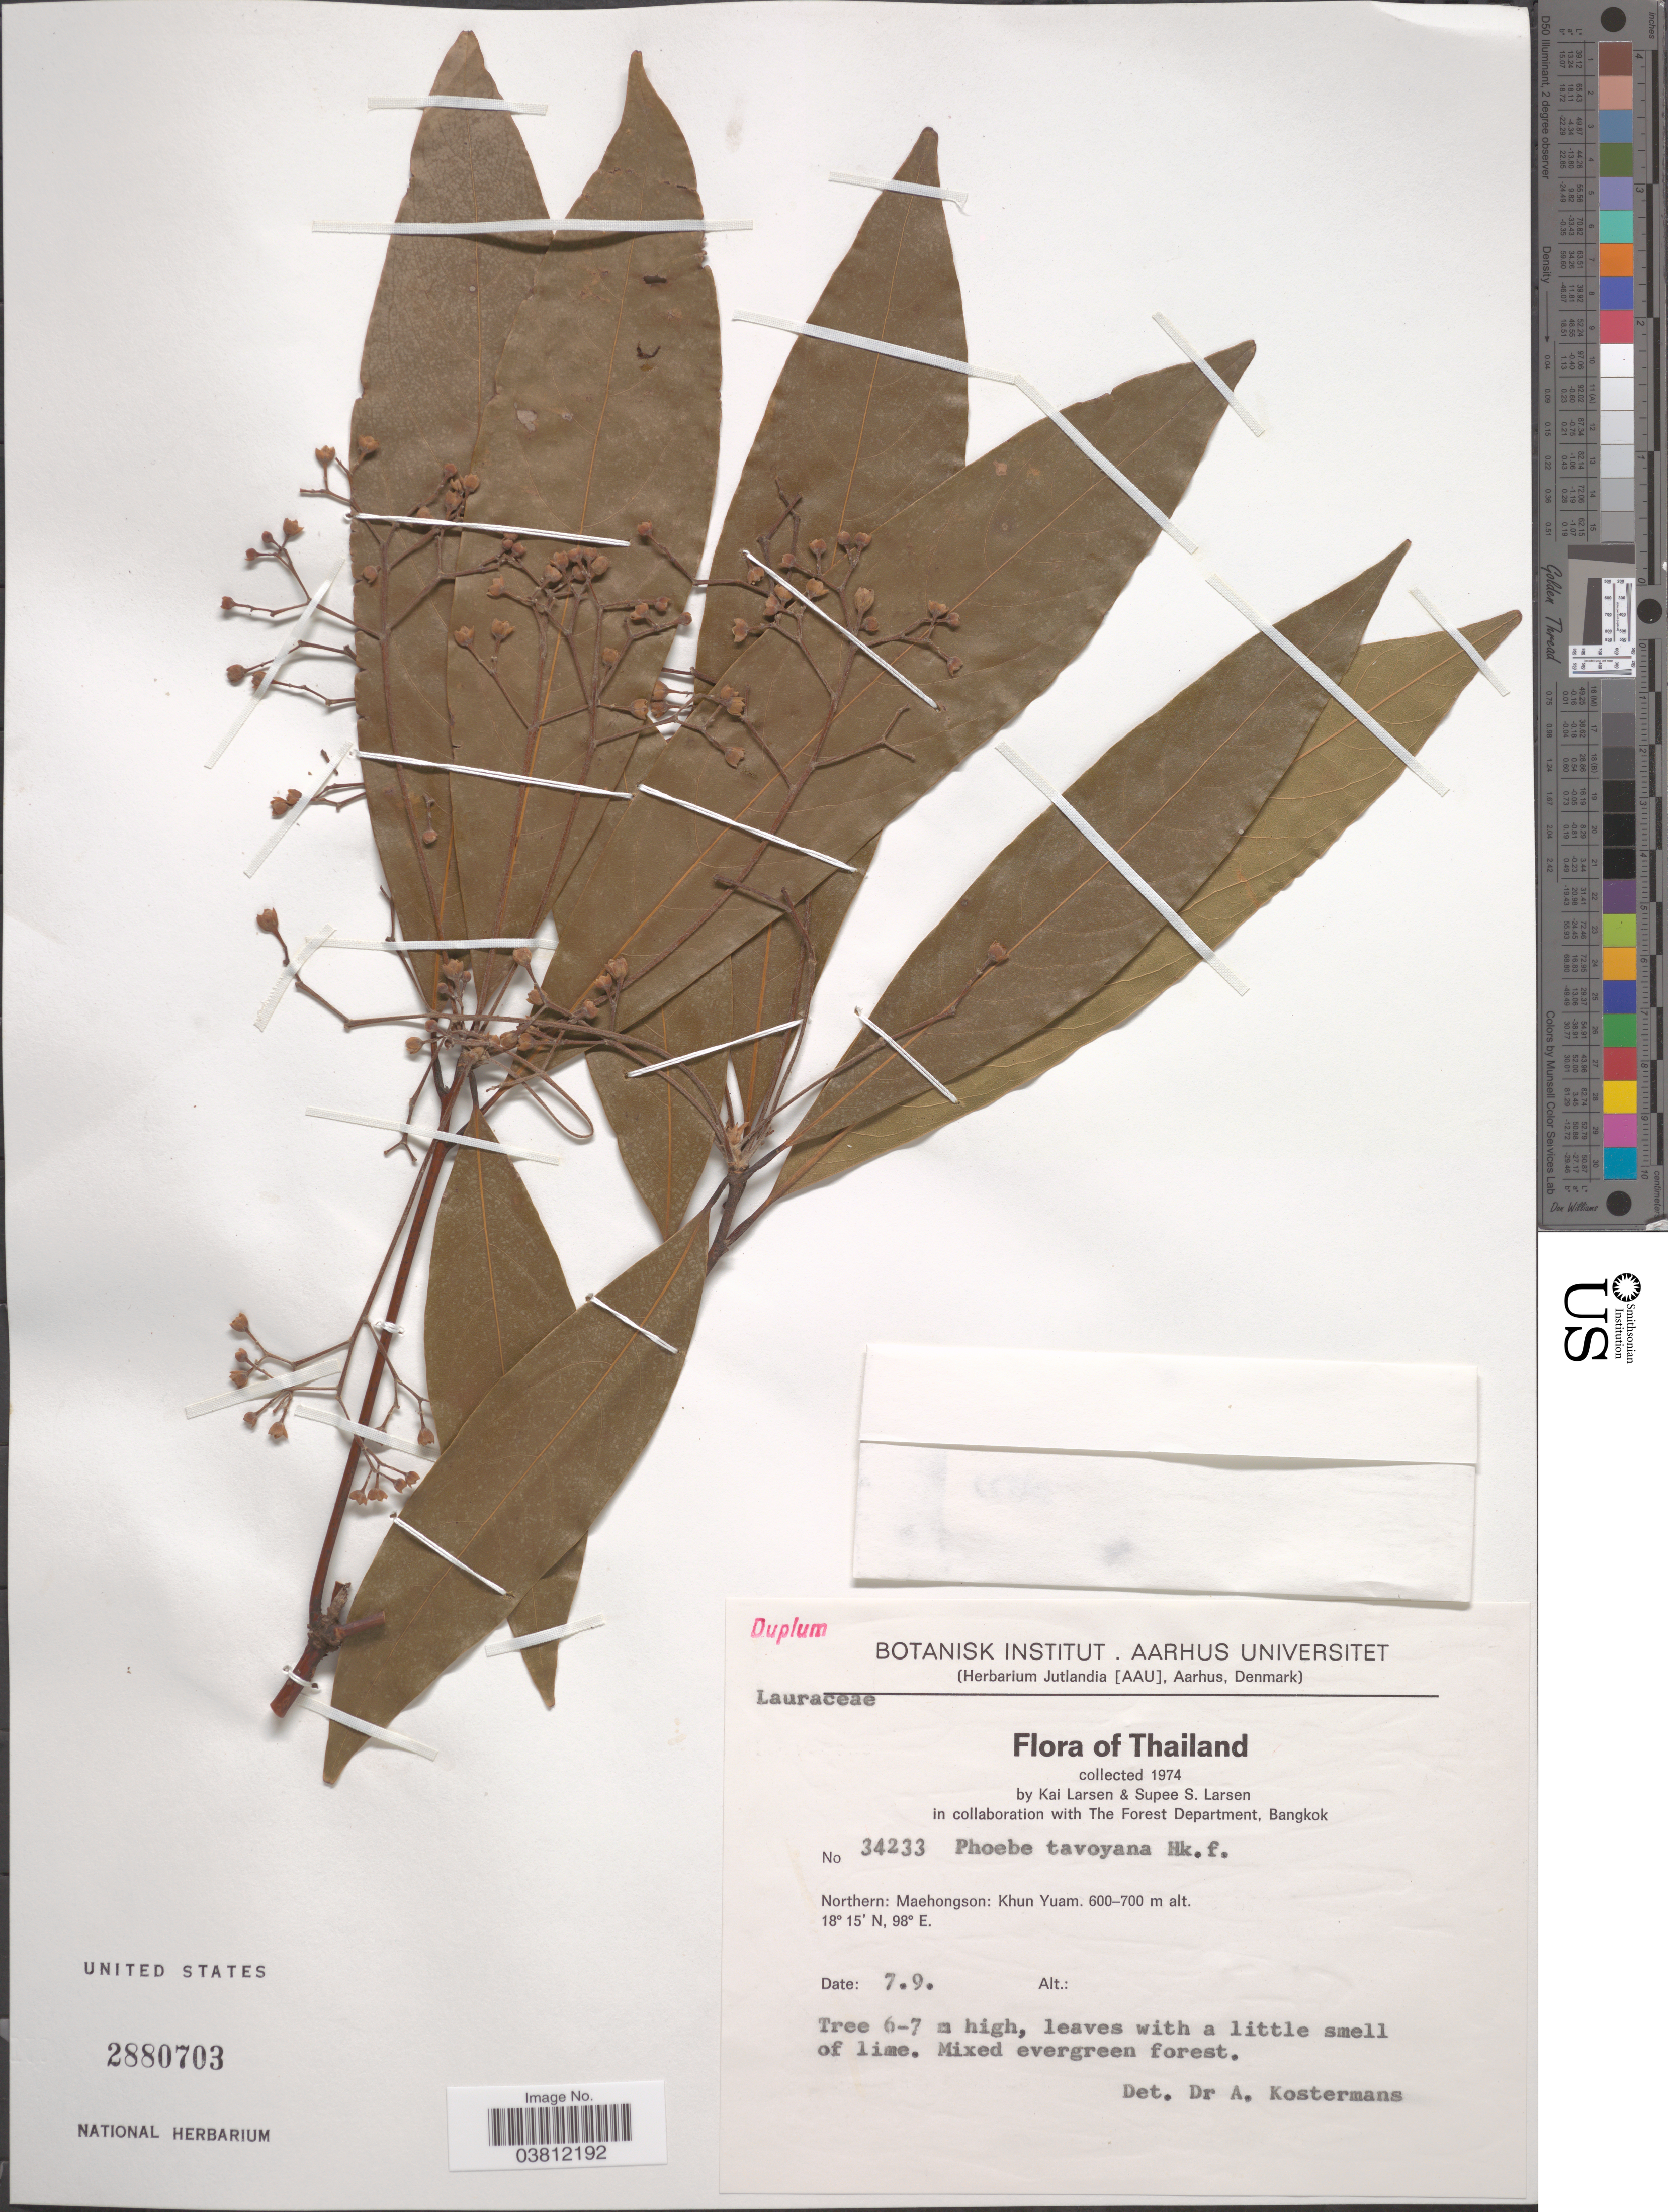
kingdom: Plantae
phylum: Tracheophyta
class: Magnoliopsida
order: Laurales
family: Lauraceae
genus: Phoebe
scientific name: Phoebe tavoyana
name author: (Meisn.) Hook. f.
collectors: K. Larsen & S. Larsen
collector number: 34233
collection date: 1974-09-07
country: Thailand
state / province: Mae Hong Son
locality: Northern: Maehongson: Khun Yuam.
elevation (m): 600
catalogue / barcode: US 2880703